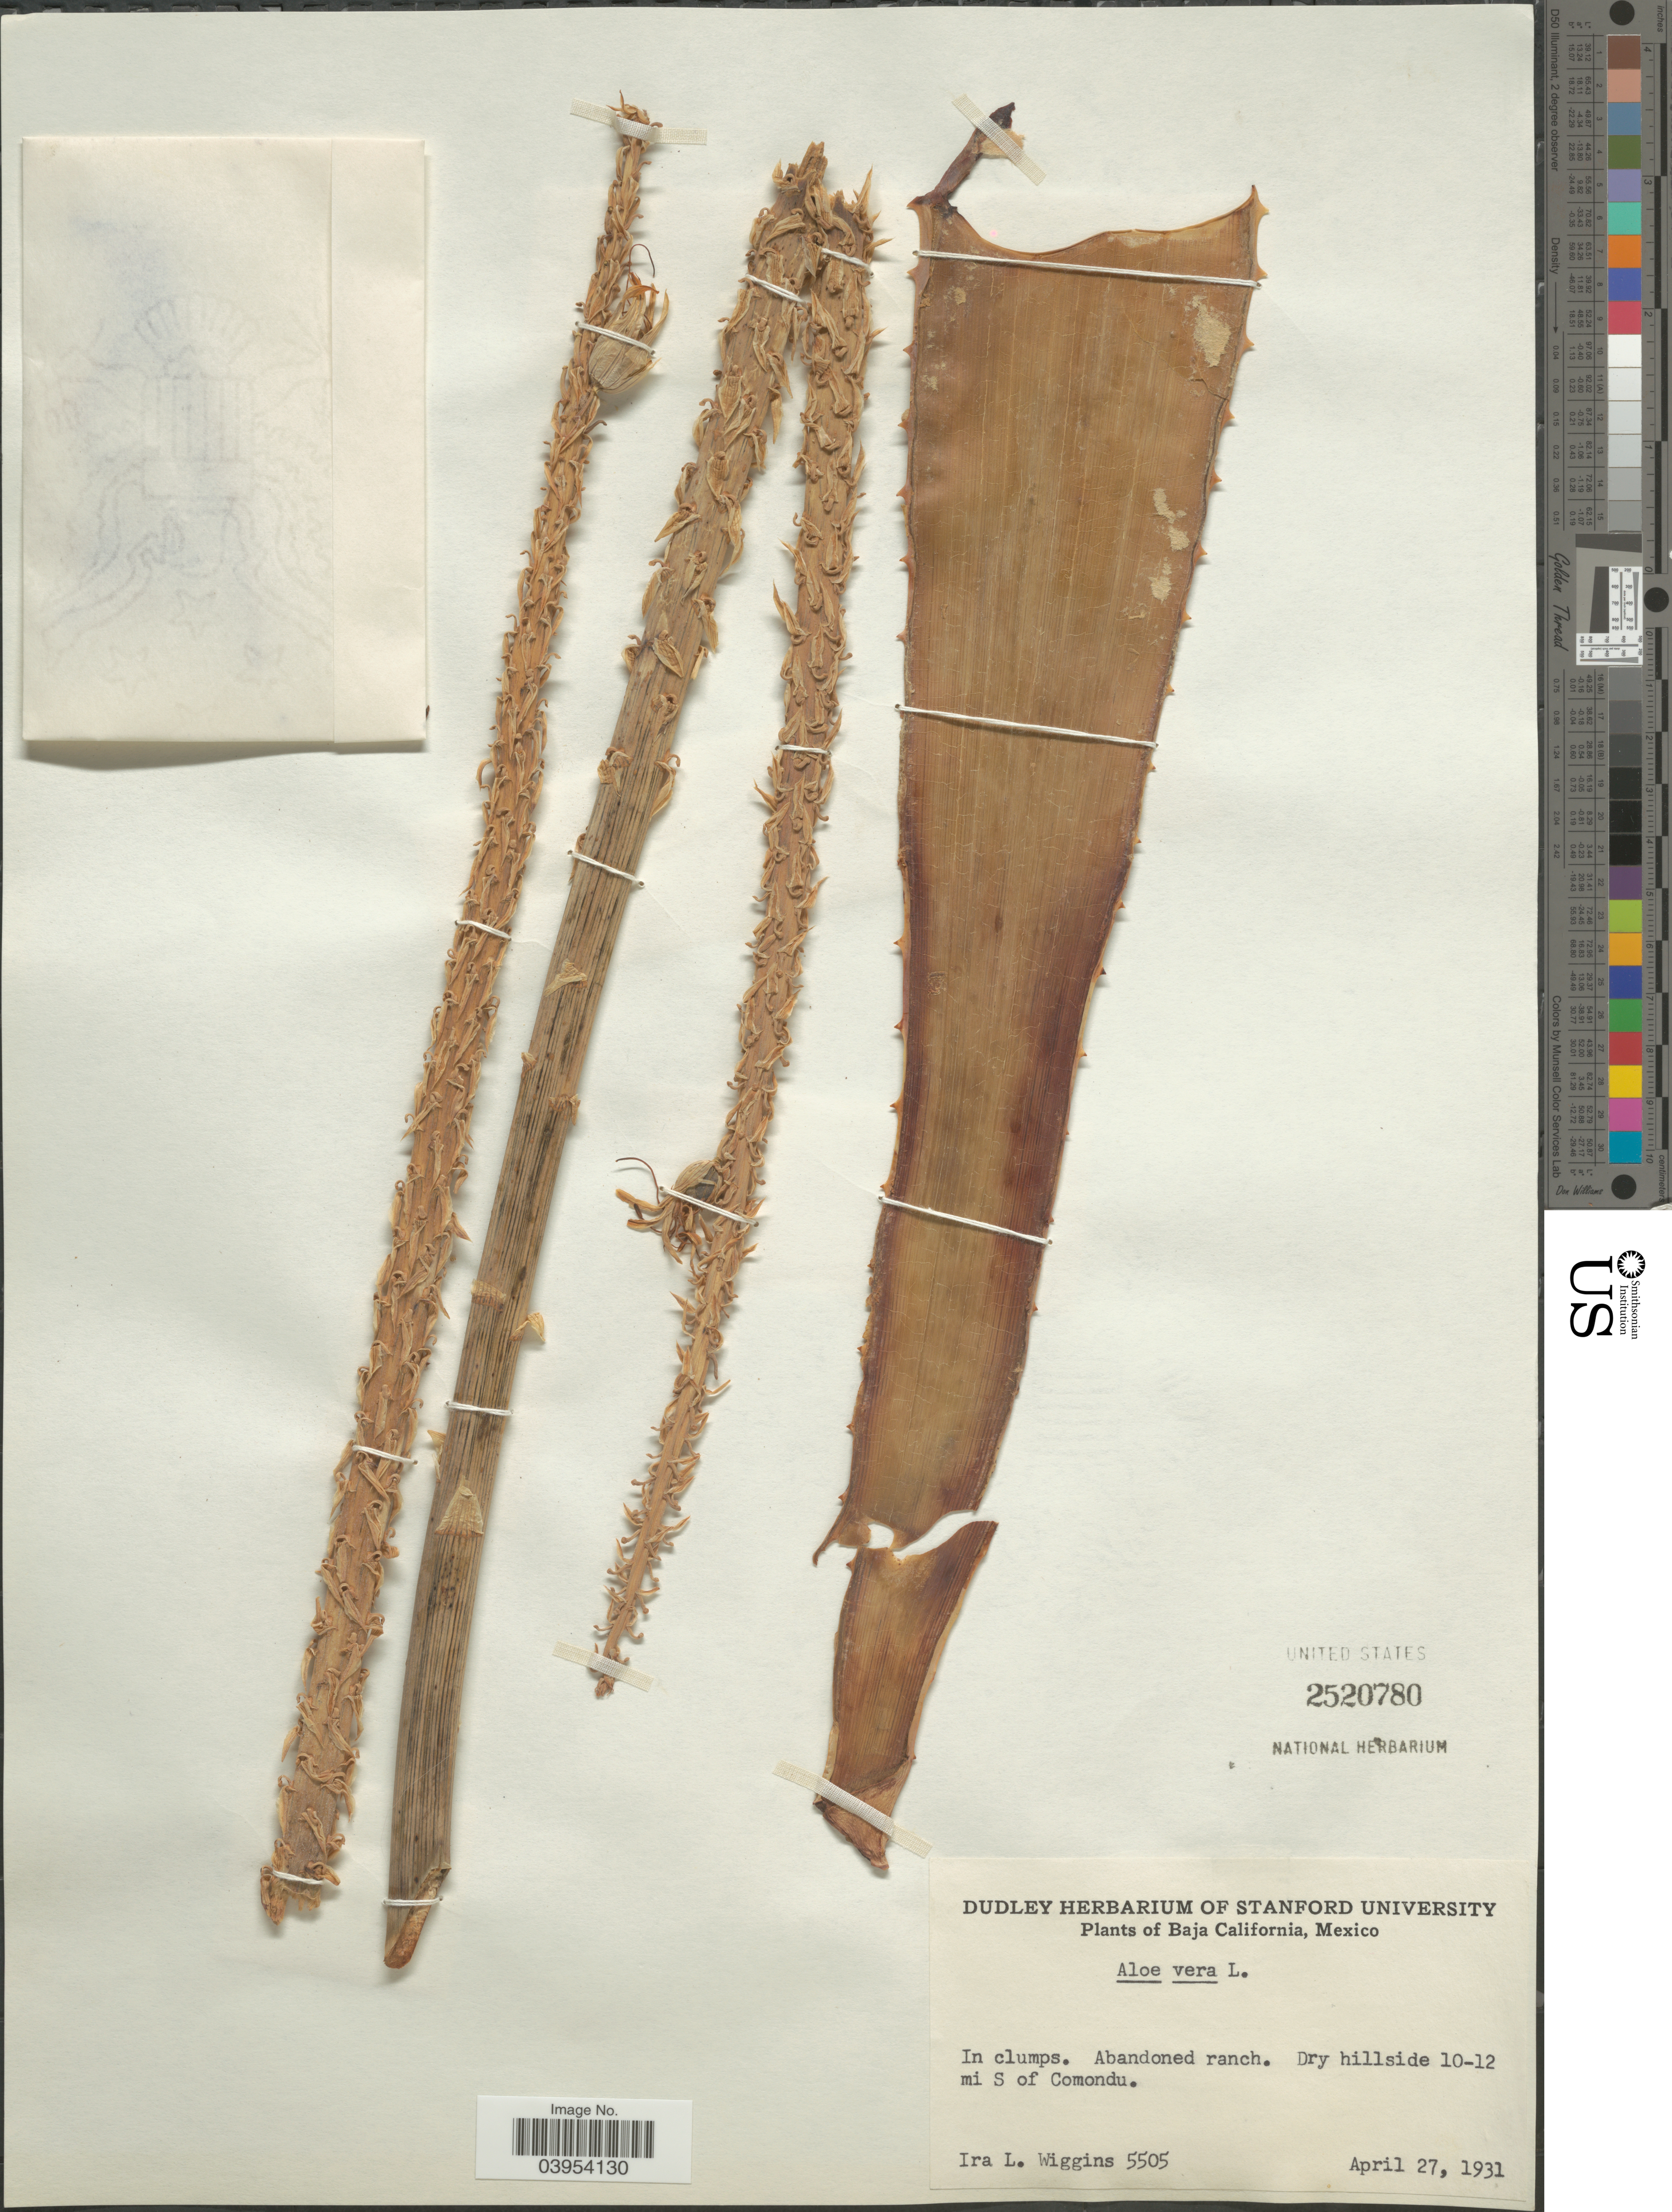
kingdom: Plantae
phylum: Tracheophyta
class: Liliopsida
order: Asparagales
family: Asphodelaceae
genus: Aloe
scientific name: Aloe vera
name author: L.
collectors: I. L. Wiggins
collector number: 5505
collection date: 1931-04-27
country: Mexico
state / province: Baja California Sur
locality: Dry hillside 10-12 mi S of Comondu.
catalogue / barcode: US 2520780